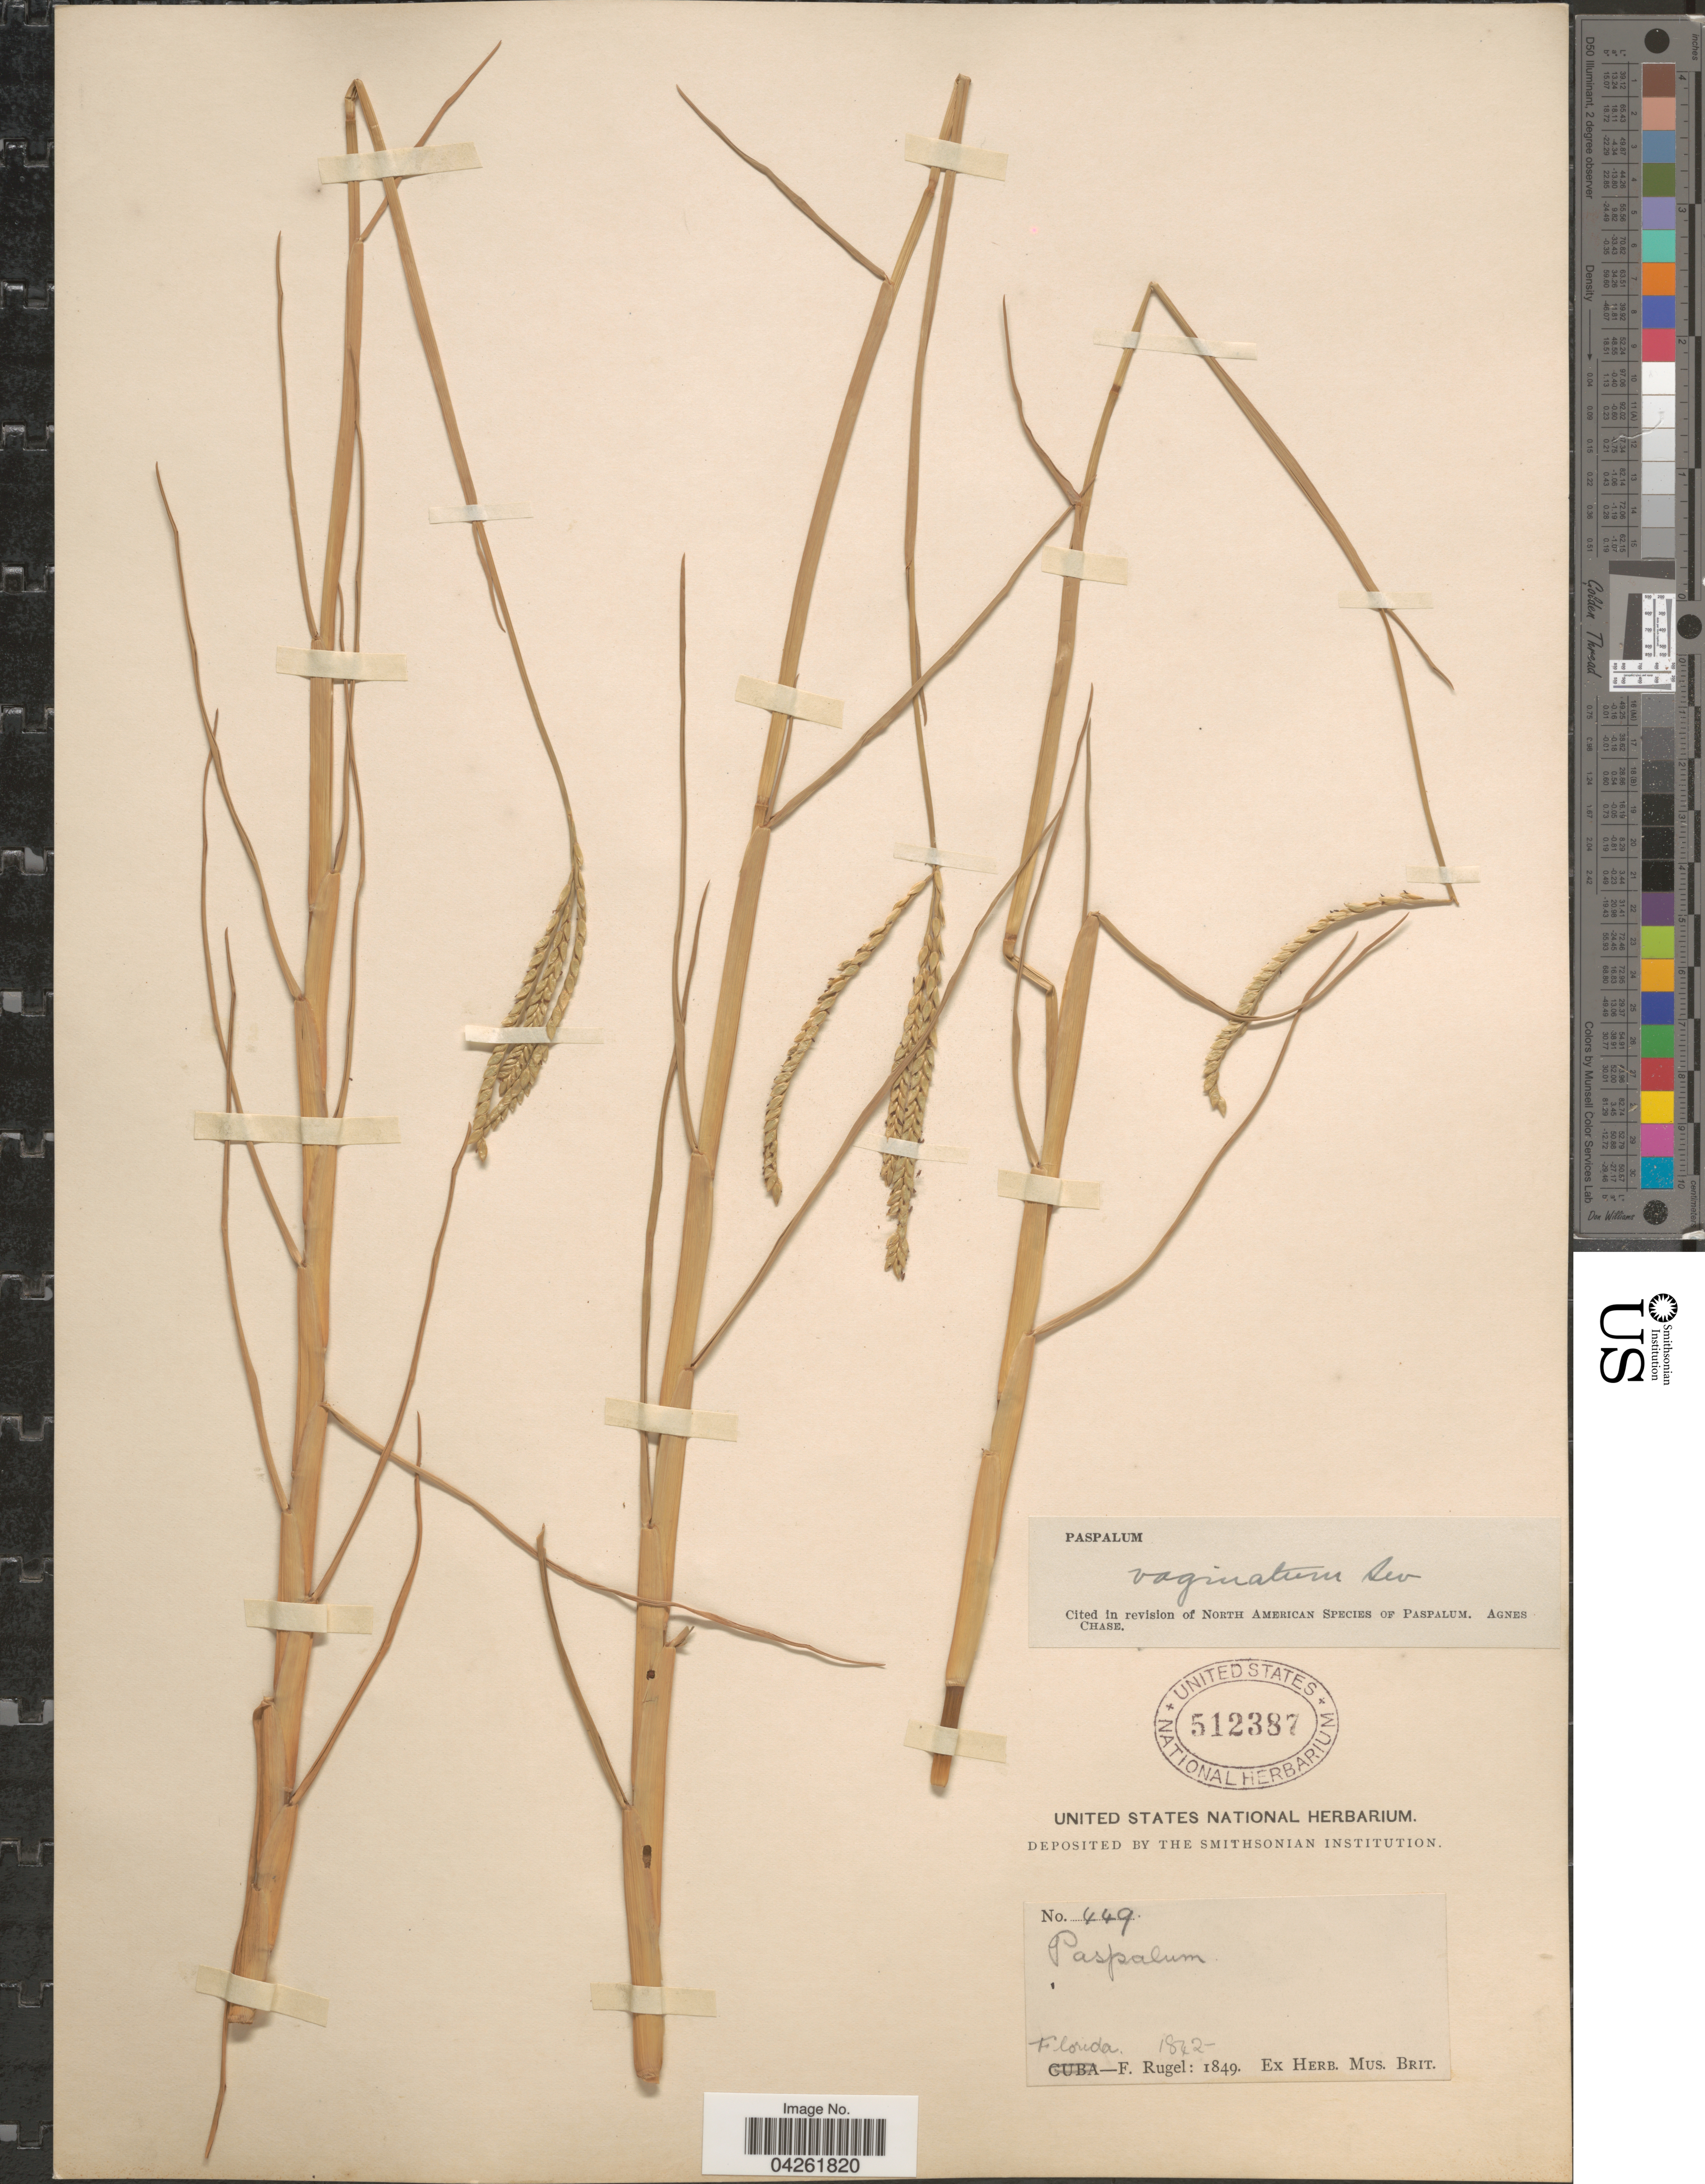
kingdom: Plantae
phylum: Tracheophyta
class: Liliopsida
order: Poales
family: Poaceae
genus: Paspalum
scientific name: Paspalum distichum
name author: L.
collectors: F. Rugel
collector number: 449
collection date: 1842/1849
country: United States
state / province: Florida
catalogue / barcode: US 512387